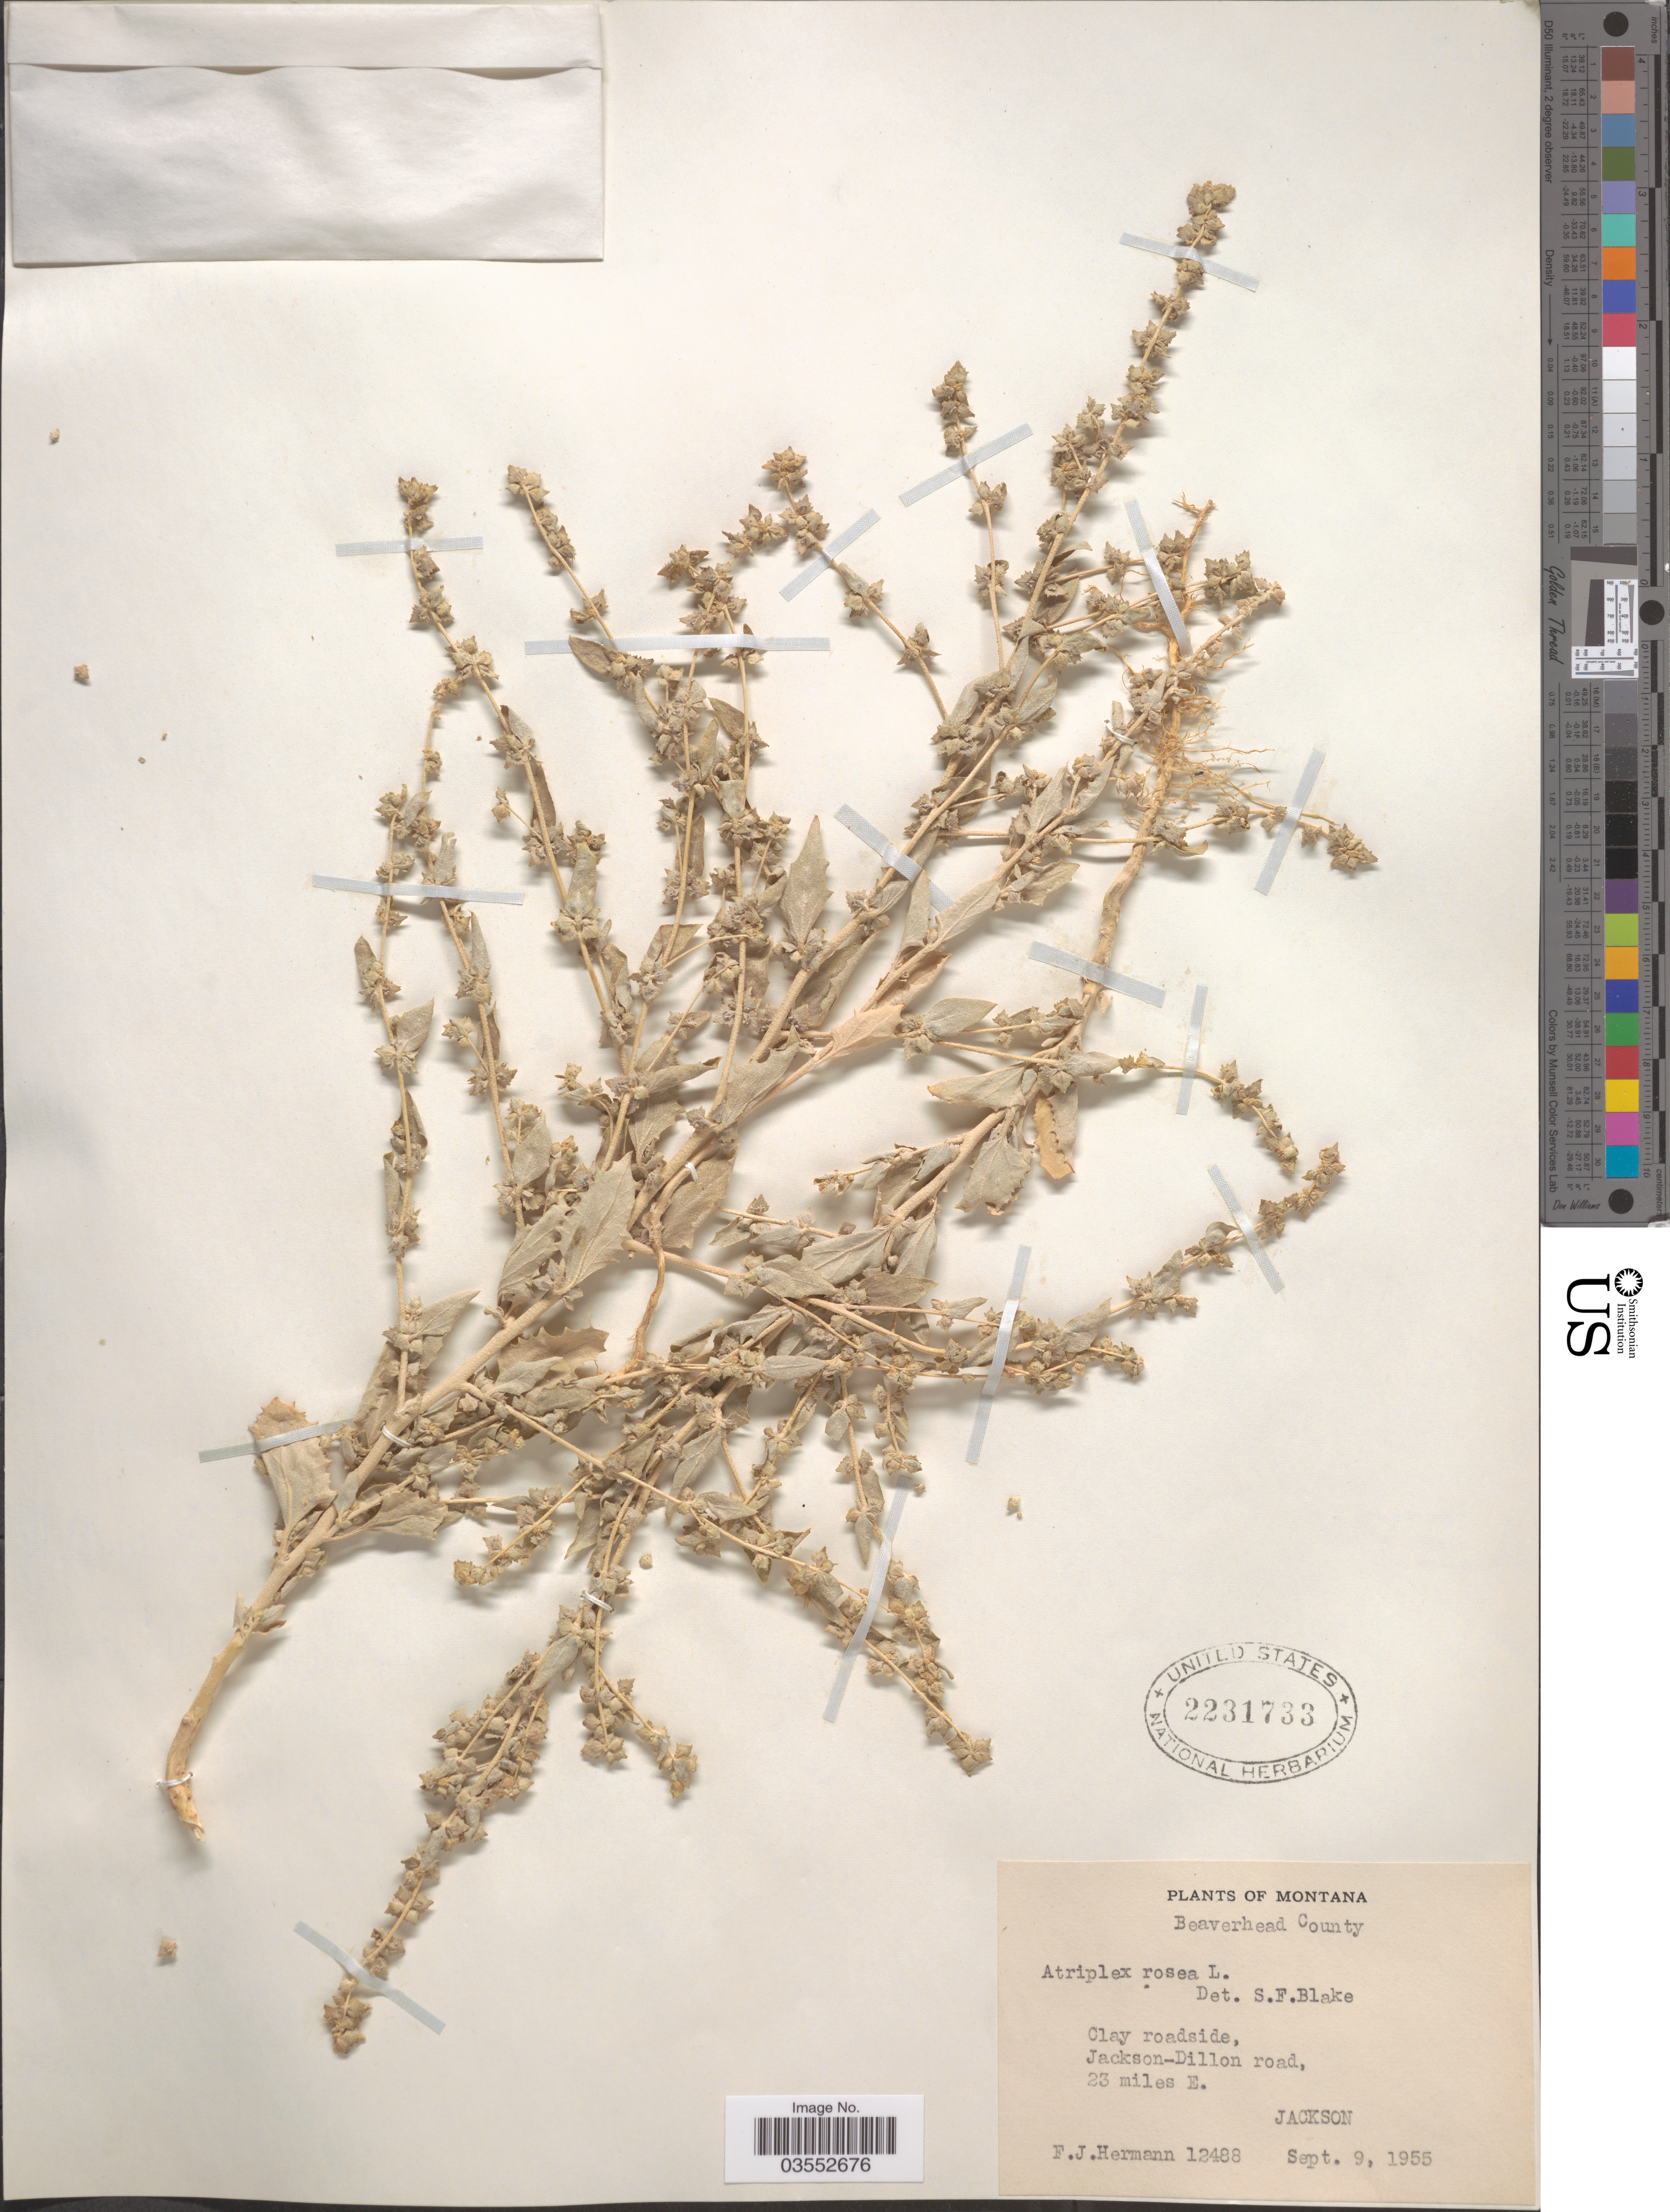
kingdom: Plantae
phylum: Tracheophyta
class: Magnoliopsida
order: Caryophyllales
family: Amaranthaceae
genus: Atriplex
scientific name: Atriplex rosea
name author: L.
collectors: F. J. Hermann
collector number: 12488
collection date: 1955-09-09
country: United States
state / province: Montana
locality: Beaverhead County. Jackson-Dillon road, 23 miles E. Jackson.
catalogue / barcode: US 2231733